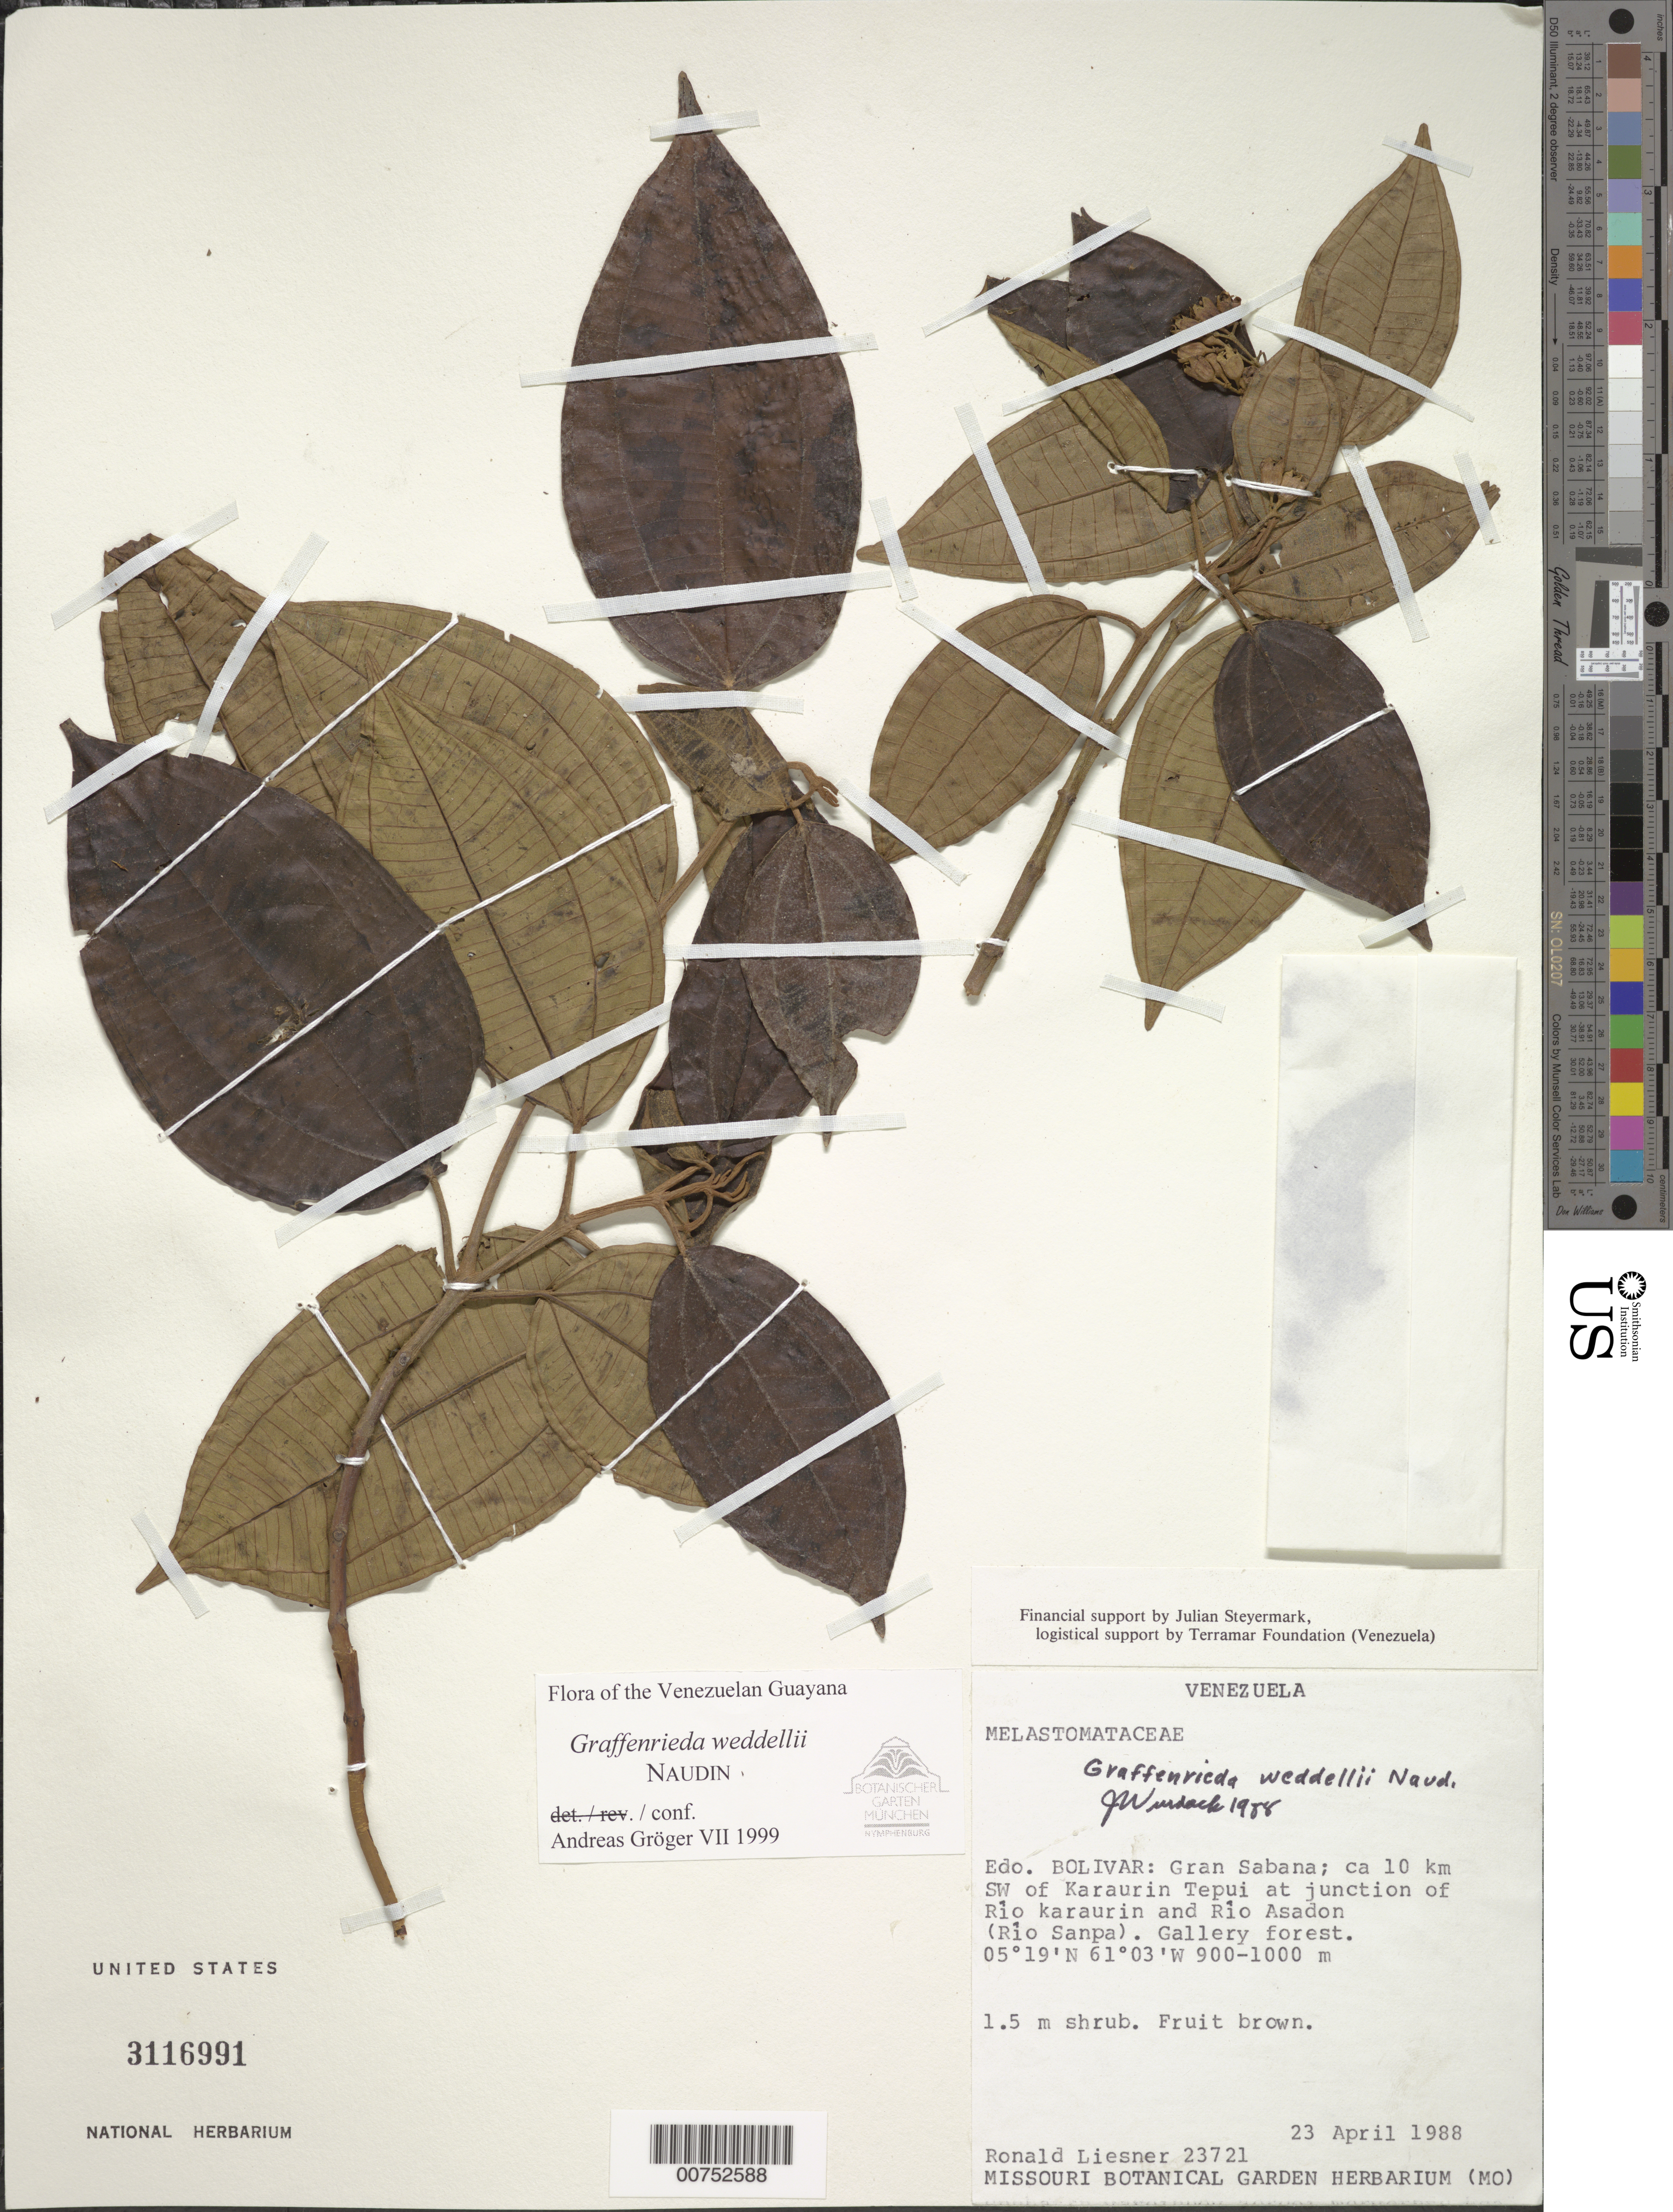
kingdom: Plantae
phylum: Tracheophyta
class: Magnoliopsida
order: Myrtales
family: Melastomataceae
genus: Graffenrieda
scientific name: Graffenrieda weddellii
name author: Naudin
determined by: Gröger, A.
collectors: R. L. Liesner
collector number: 23721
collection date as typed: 23-Apr-88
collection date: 1988-04-23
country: Venezuela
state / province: Bolívar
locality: Gran Sabana, ca 10 km SW of Karaurin tepuí at junction of Río Karaurin and Río Asadon (Río Sanpa)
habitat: Gallery forest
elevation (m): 900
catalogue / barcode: US 3116991